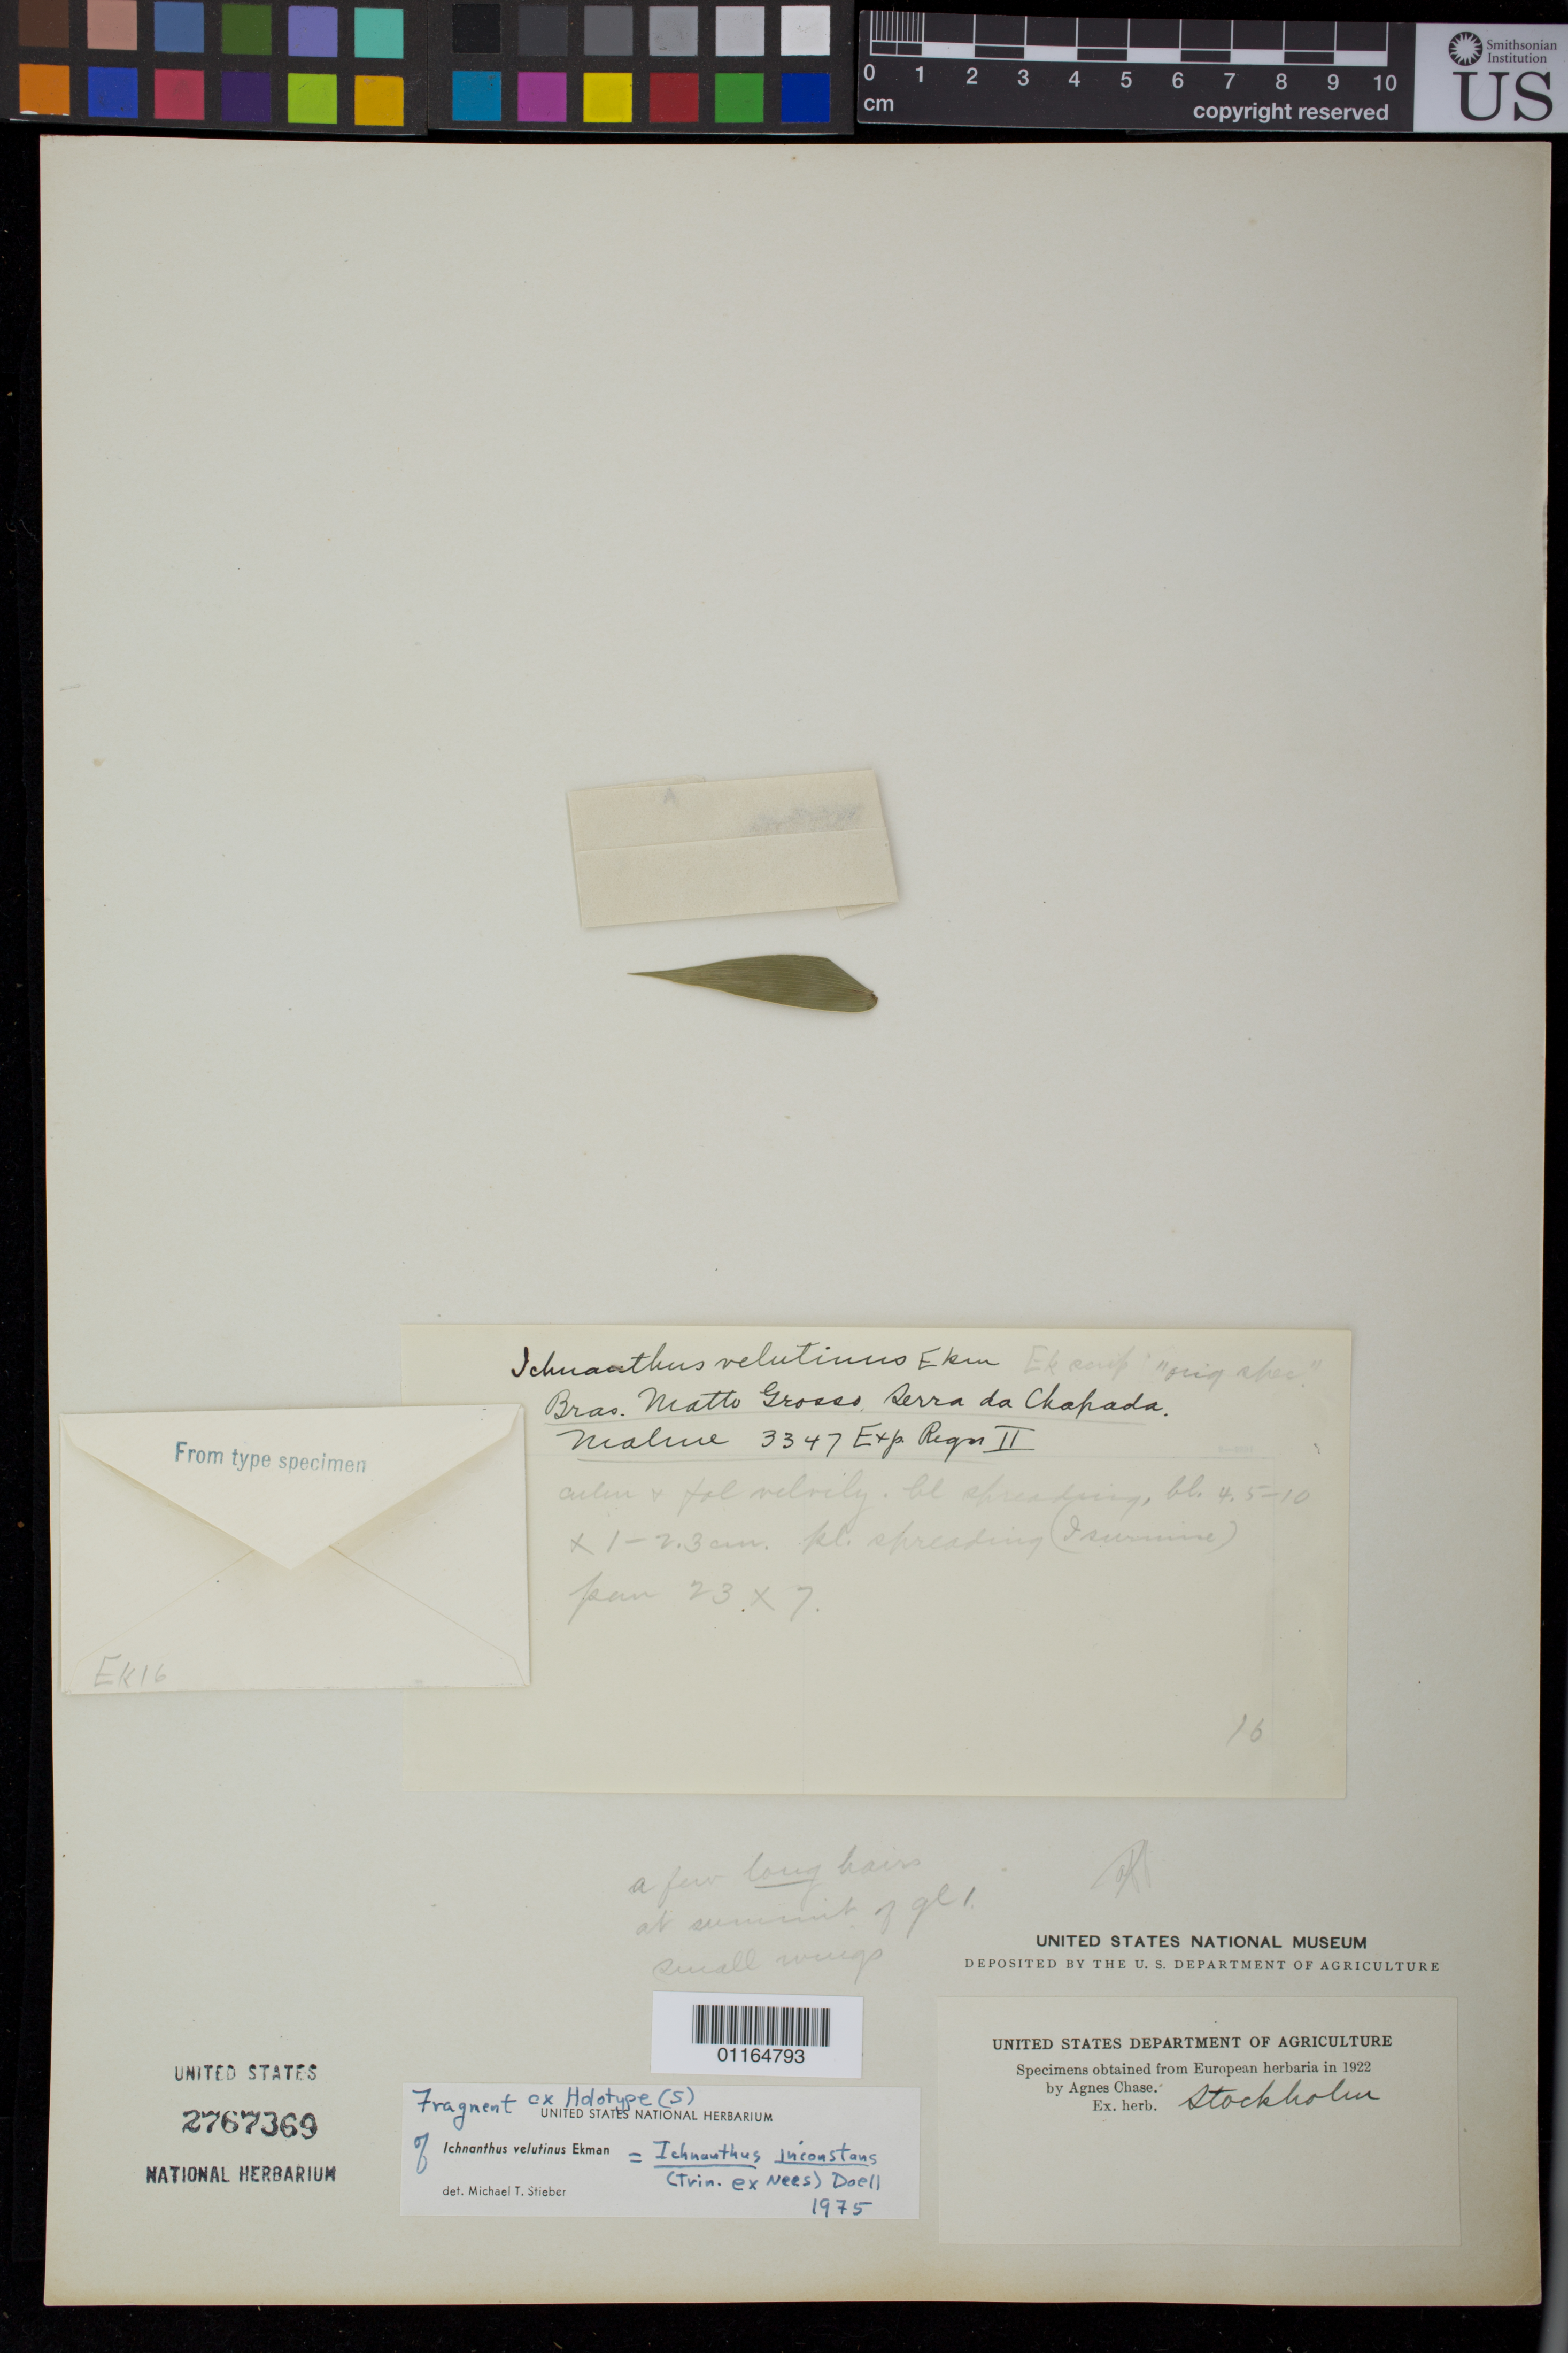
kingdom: Plantae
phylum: Tracheophyta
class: Liliopsida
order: Poales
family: Poaceae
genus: Ichnanthus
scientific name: Ichnanthus velutinus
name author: Ekman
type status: Isotype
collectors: G. O. A. Malme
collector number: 3347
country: Brazil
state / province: Mato Grosso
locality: Serra de Chapada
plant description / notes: Fragmentary material of type specimen ex herb. Stockholm.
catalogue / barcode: US 2767369